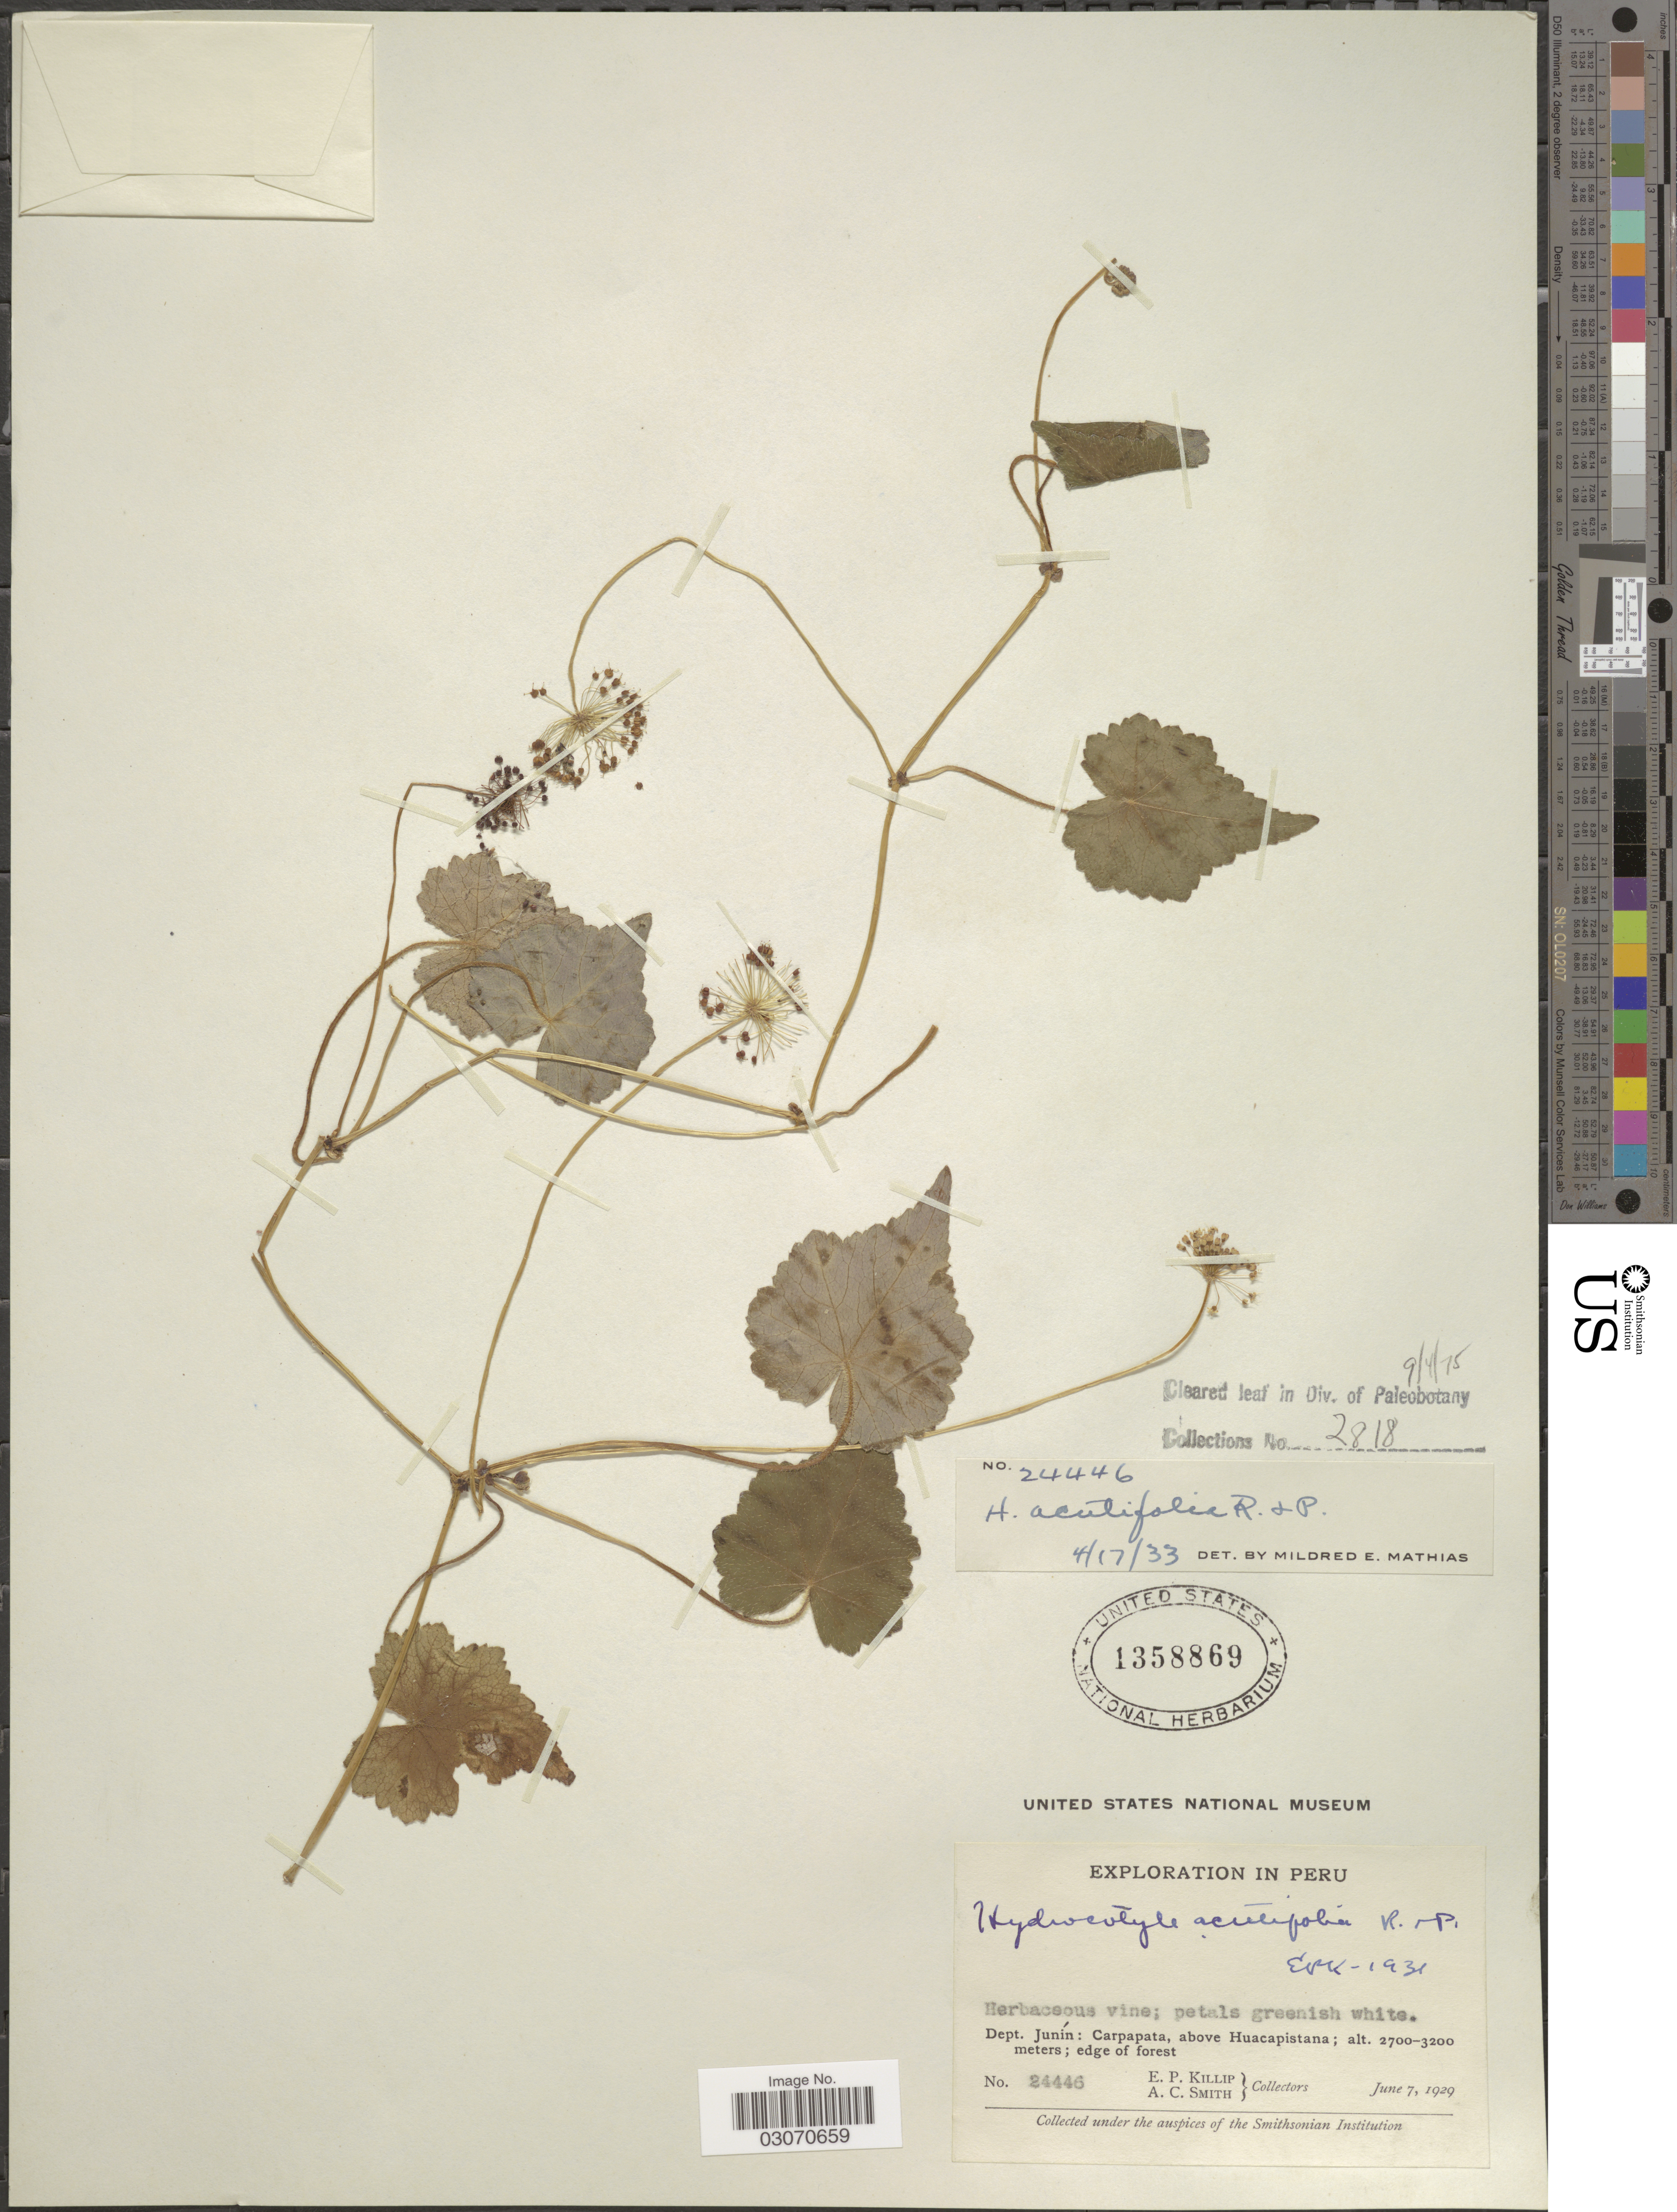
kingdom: Plantae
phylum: Tracheophyta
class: Magnoliopsida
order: Apiales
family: Araliaceae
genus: Hydrocotyle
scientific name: Hydrocotyle acutifolia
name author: Ruiz & Pav.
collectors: E. P. Killip & A. C. Smith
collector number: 24446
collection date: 1929-06-07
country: Peru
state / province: Junín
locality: Dept. Junín: Carpapata, above Huacapistana.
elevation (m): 2700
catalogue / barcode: US 1358869